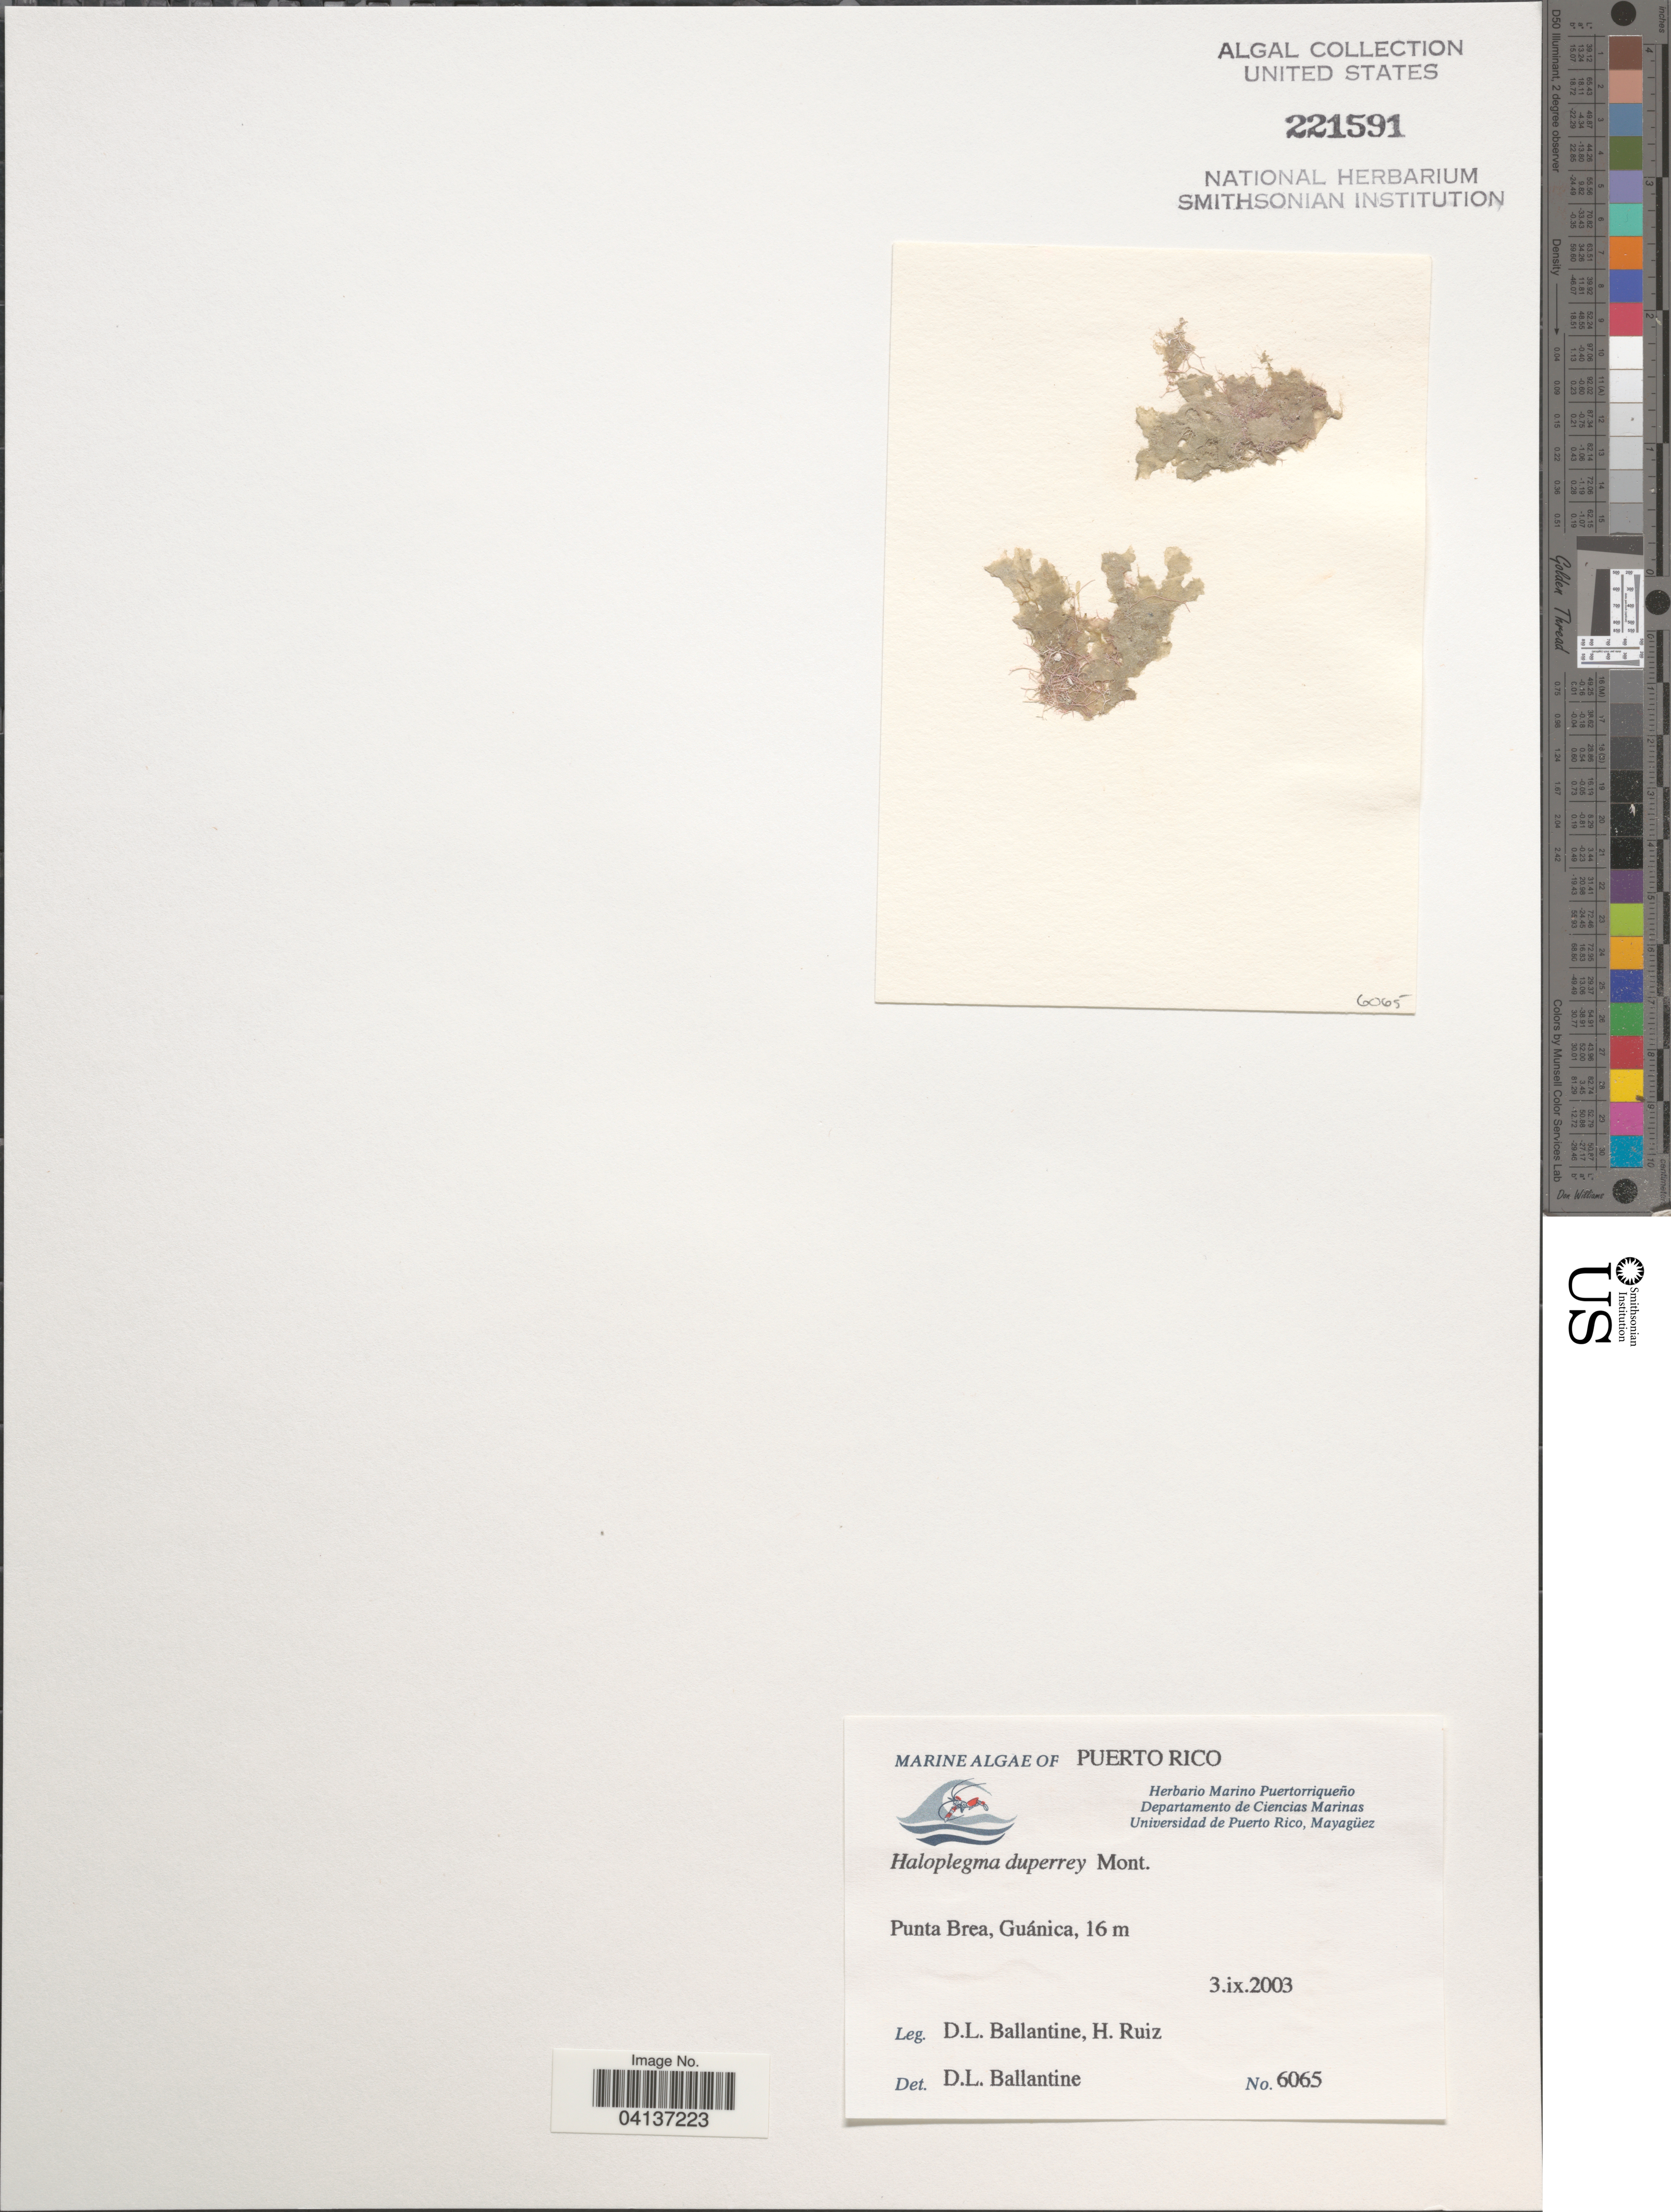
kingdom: Plantae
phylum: Rhodophyta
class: Florideophyceae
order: Ceramiales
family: Wrangeliaceae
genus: Haloplegma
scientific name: Haloplegma duperreyi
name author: Mont.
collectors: D.L. Ballantine & H. Ruiz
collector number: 6065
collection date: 2003-09-03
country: Puerto Rico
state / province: Guánica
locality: Punta Brea.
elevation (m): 16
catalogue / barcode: US 221591